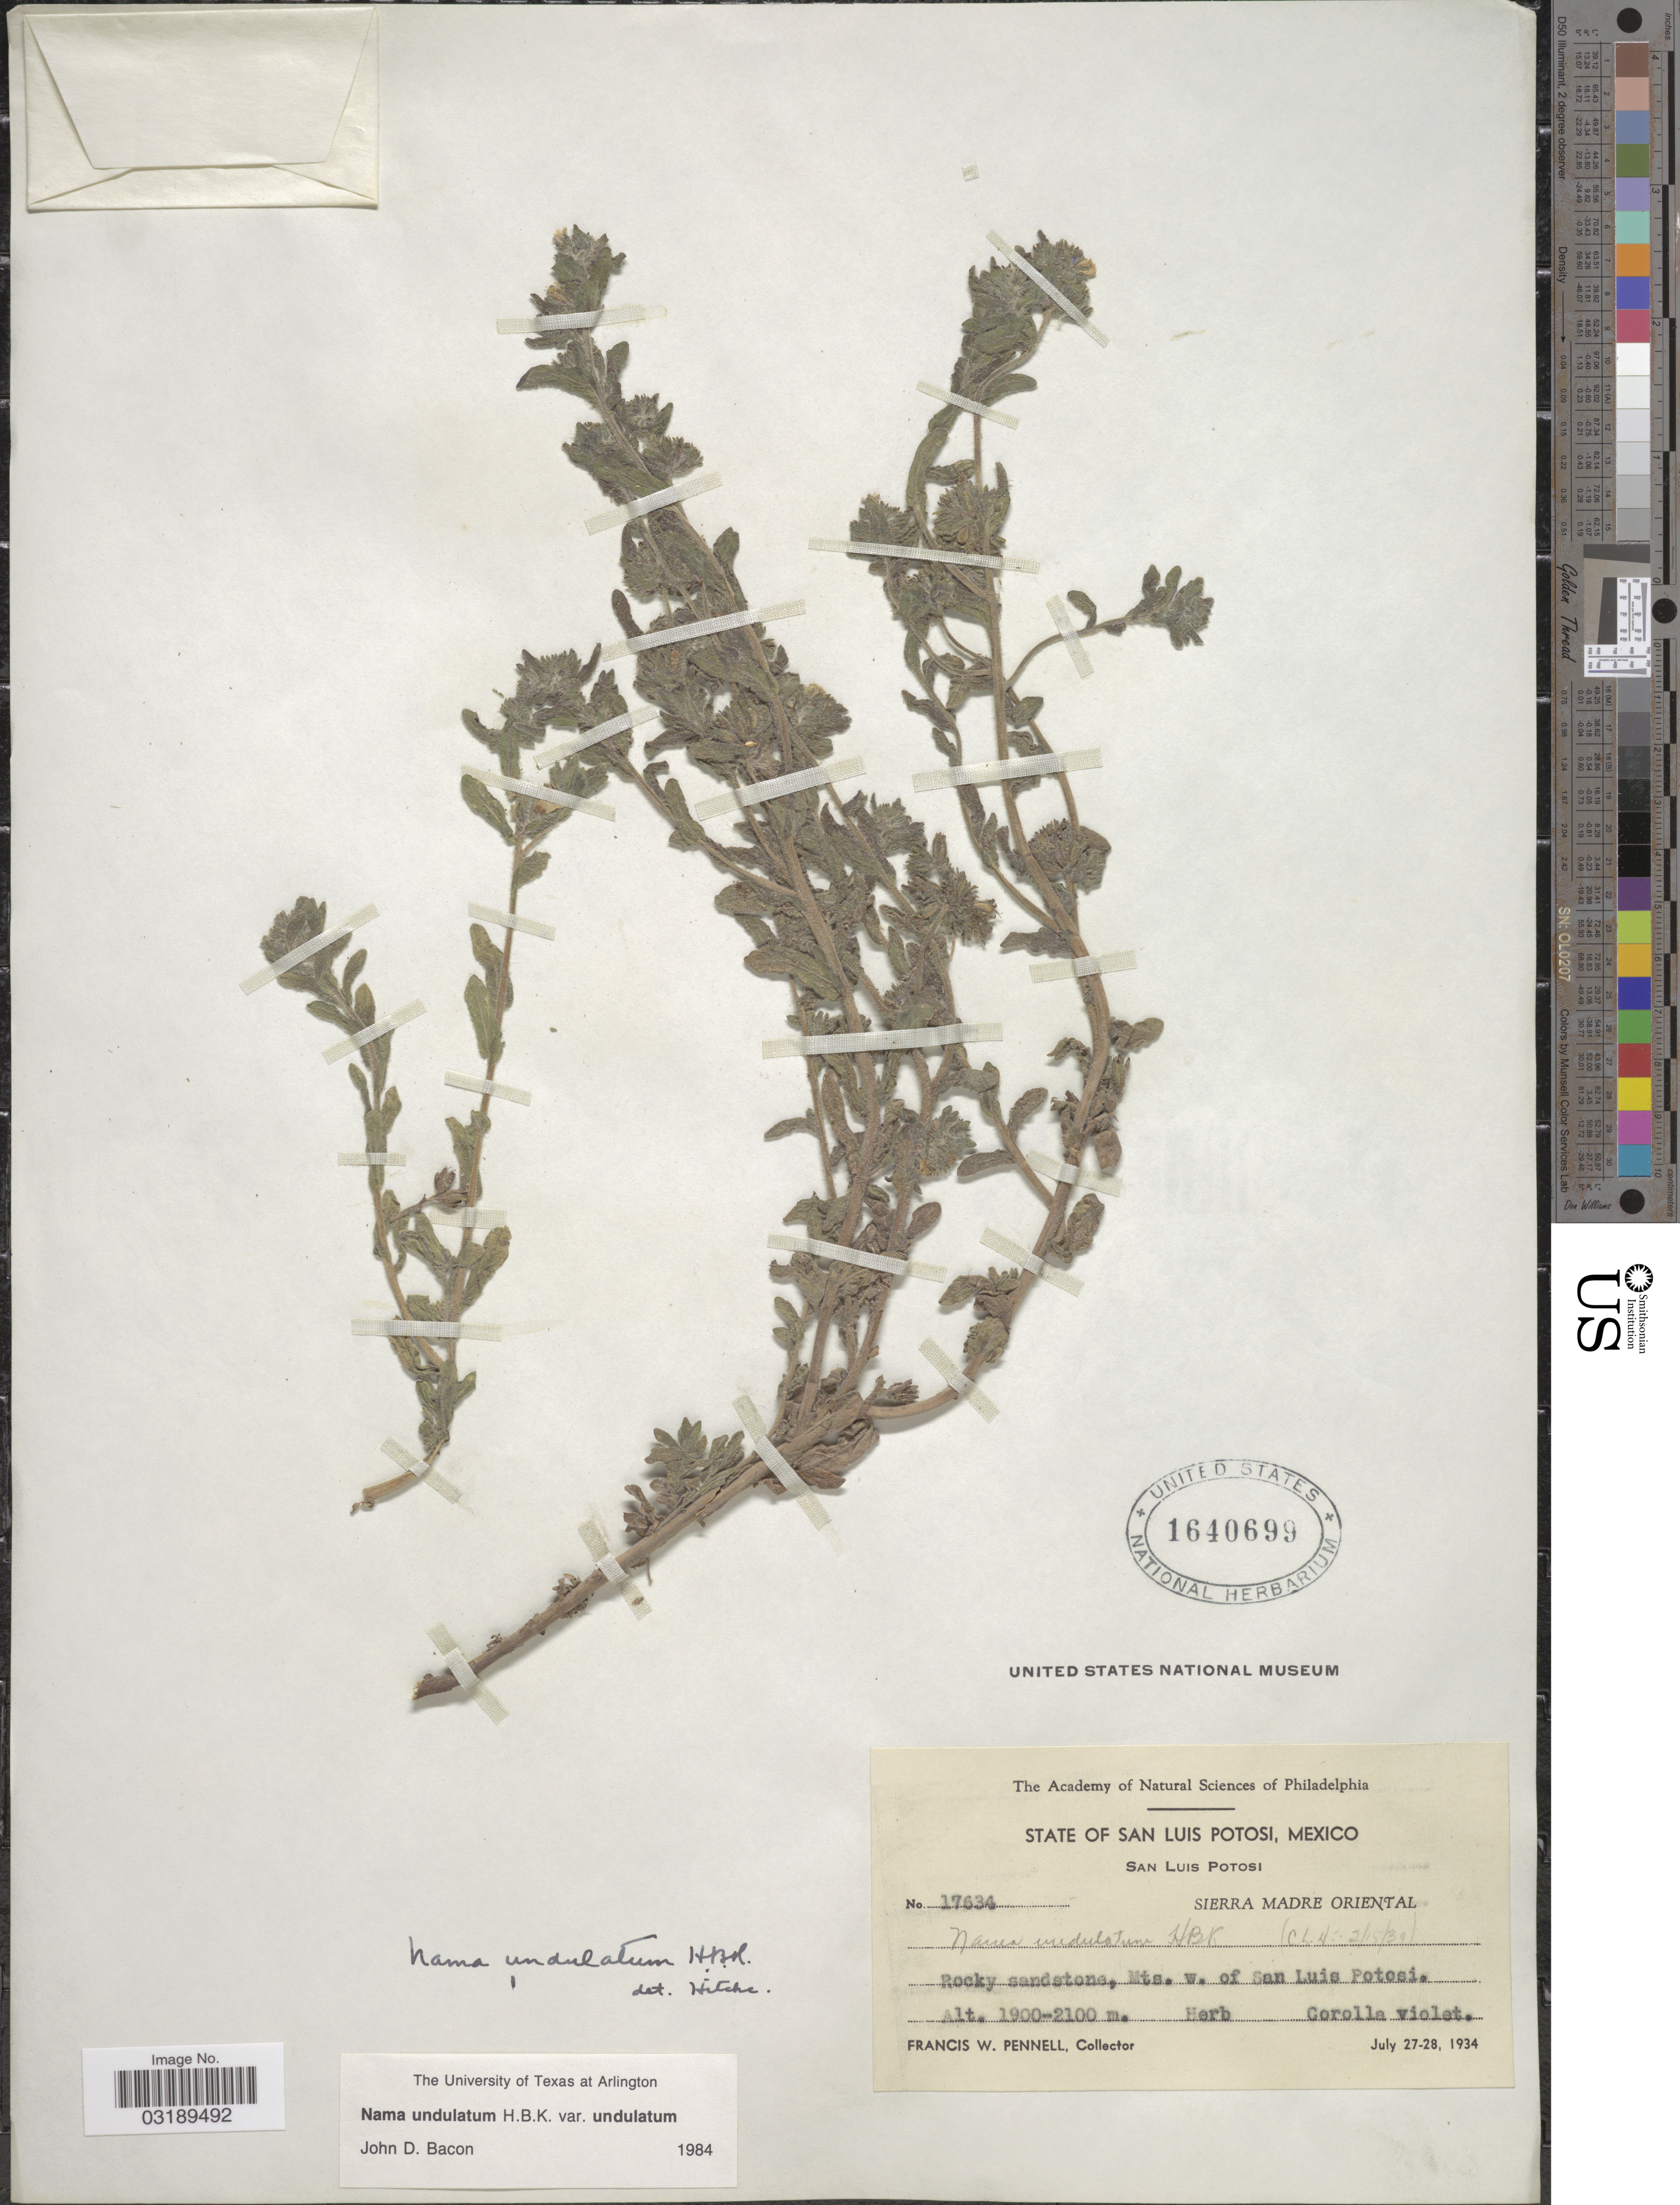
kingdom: Plantae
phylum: Tracheophyta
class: Magnoliopsida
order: Boraginales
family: Namaceae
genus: Nama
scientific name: Nama undulatum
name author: Kunth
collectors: F. W. Pennell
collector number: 17634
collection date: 1934-07-27/1934-07-28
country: Mexico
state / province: San Luis Potosí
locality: Sierra Madre Oriental. Mts. w. of San Luis Potosi.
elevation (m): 1900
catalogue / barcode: US 1640699